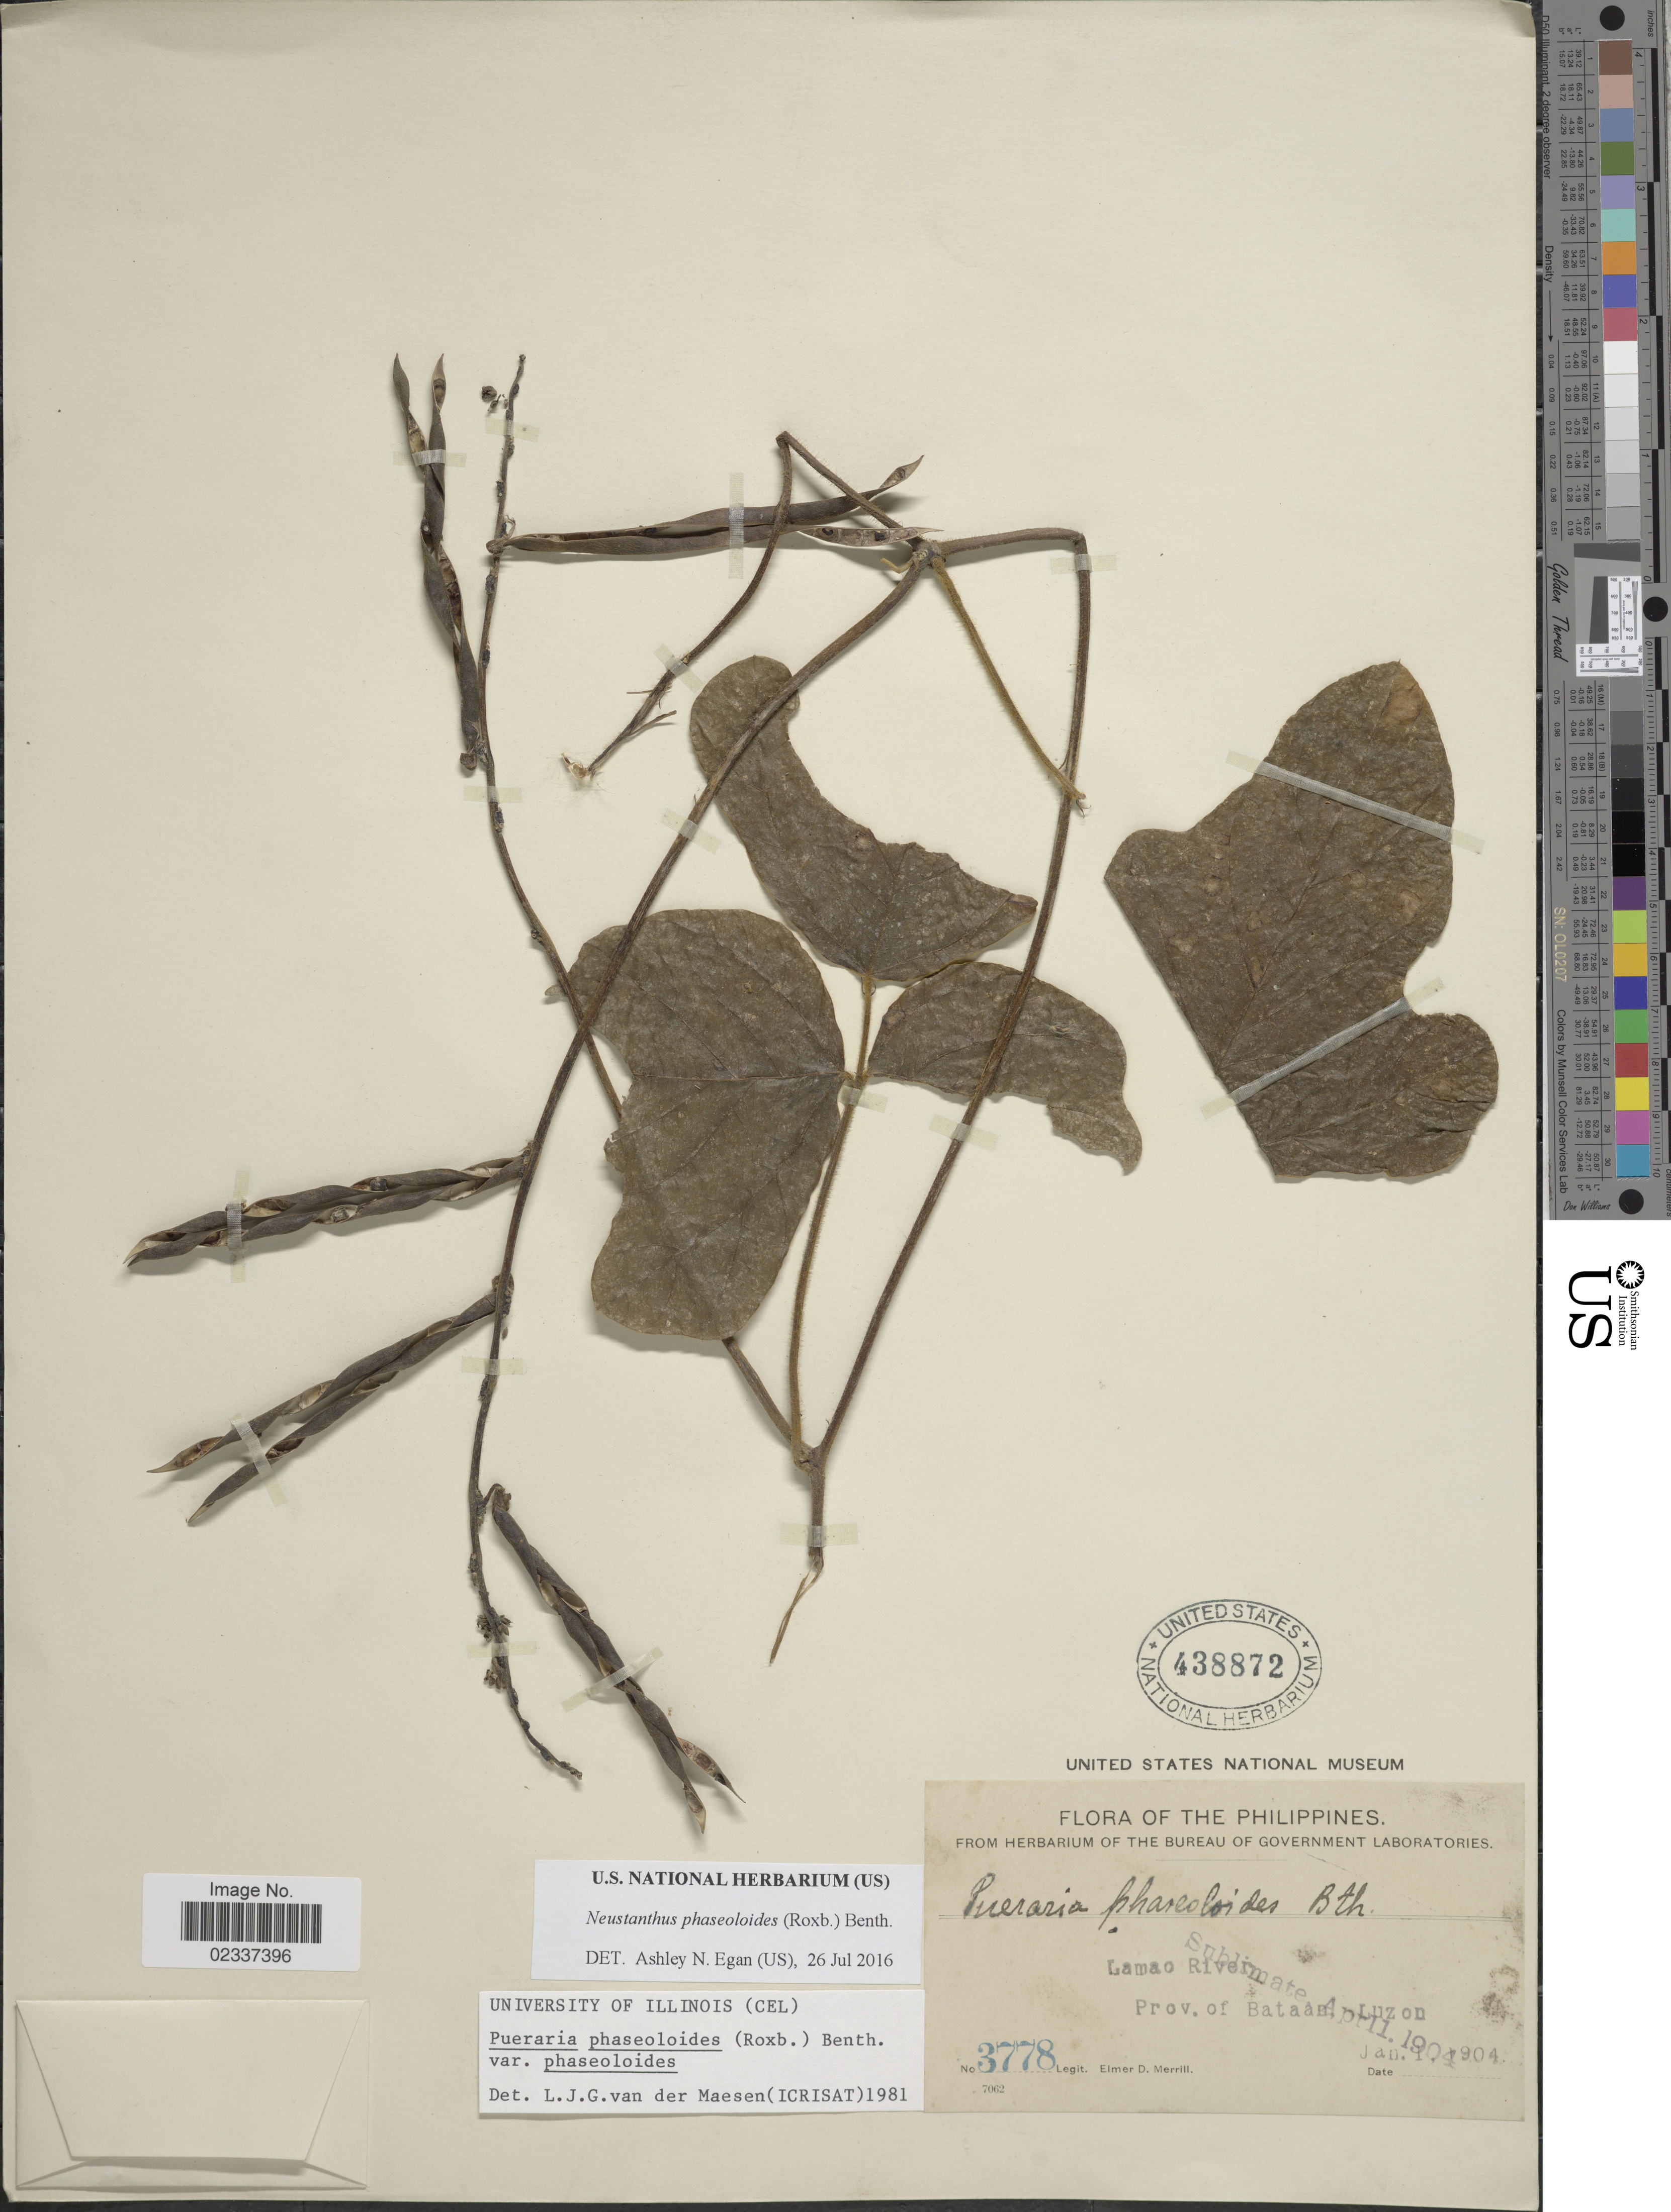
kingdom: Plantae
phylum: Tracheophyta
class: Magnoliopsida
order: Fabales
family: Fabaceae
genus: Neustanthus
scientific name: Neustanthus phaseoloides var. phaseoloides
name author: (Roxb.) Benth.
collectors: E. D. Merrill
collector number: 3778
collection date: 1904-01-01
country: Philippines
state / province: Central Luzon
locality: Lamao River, Prov. of Bataan, Luzon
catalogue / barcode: US 438872